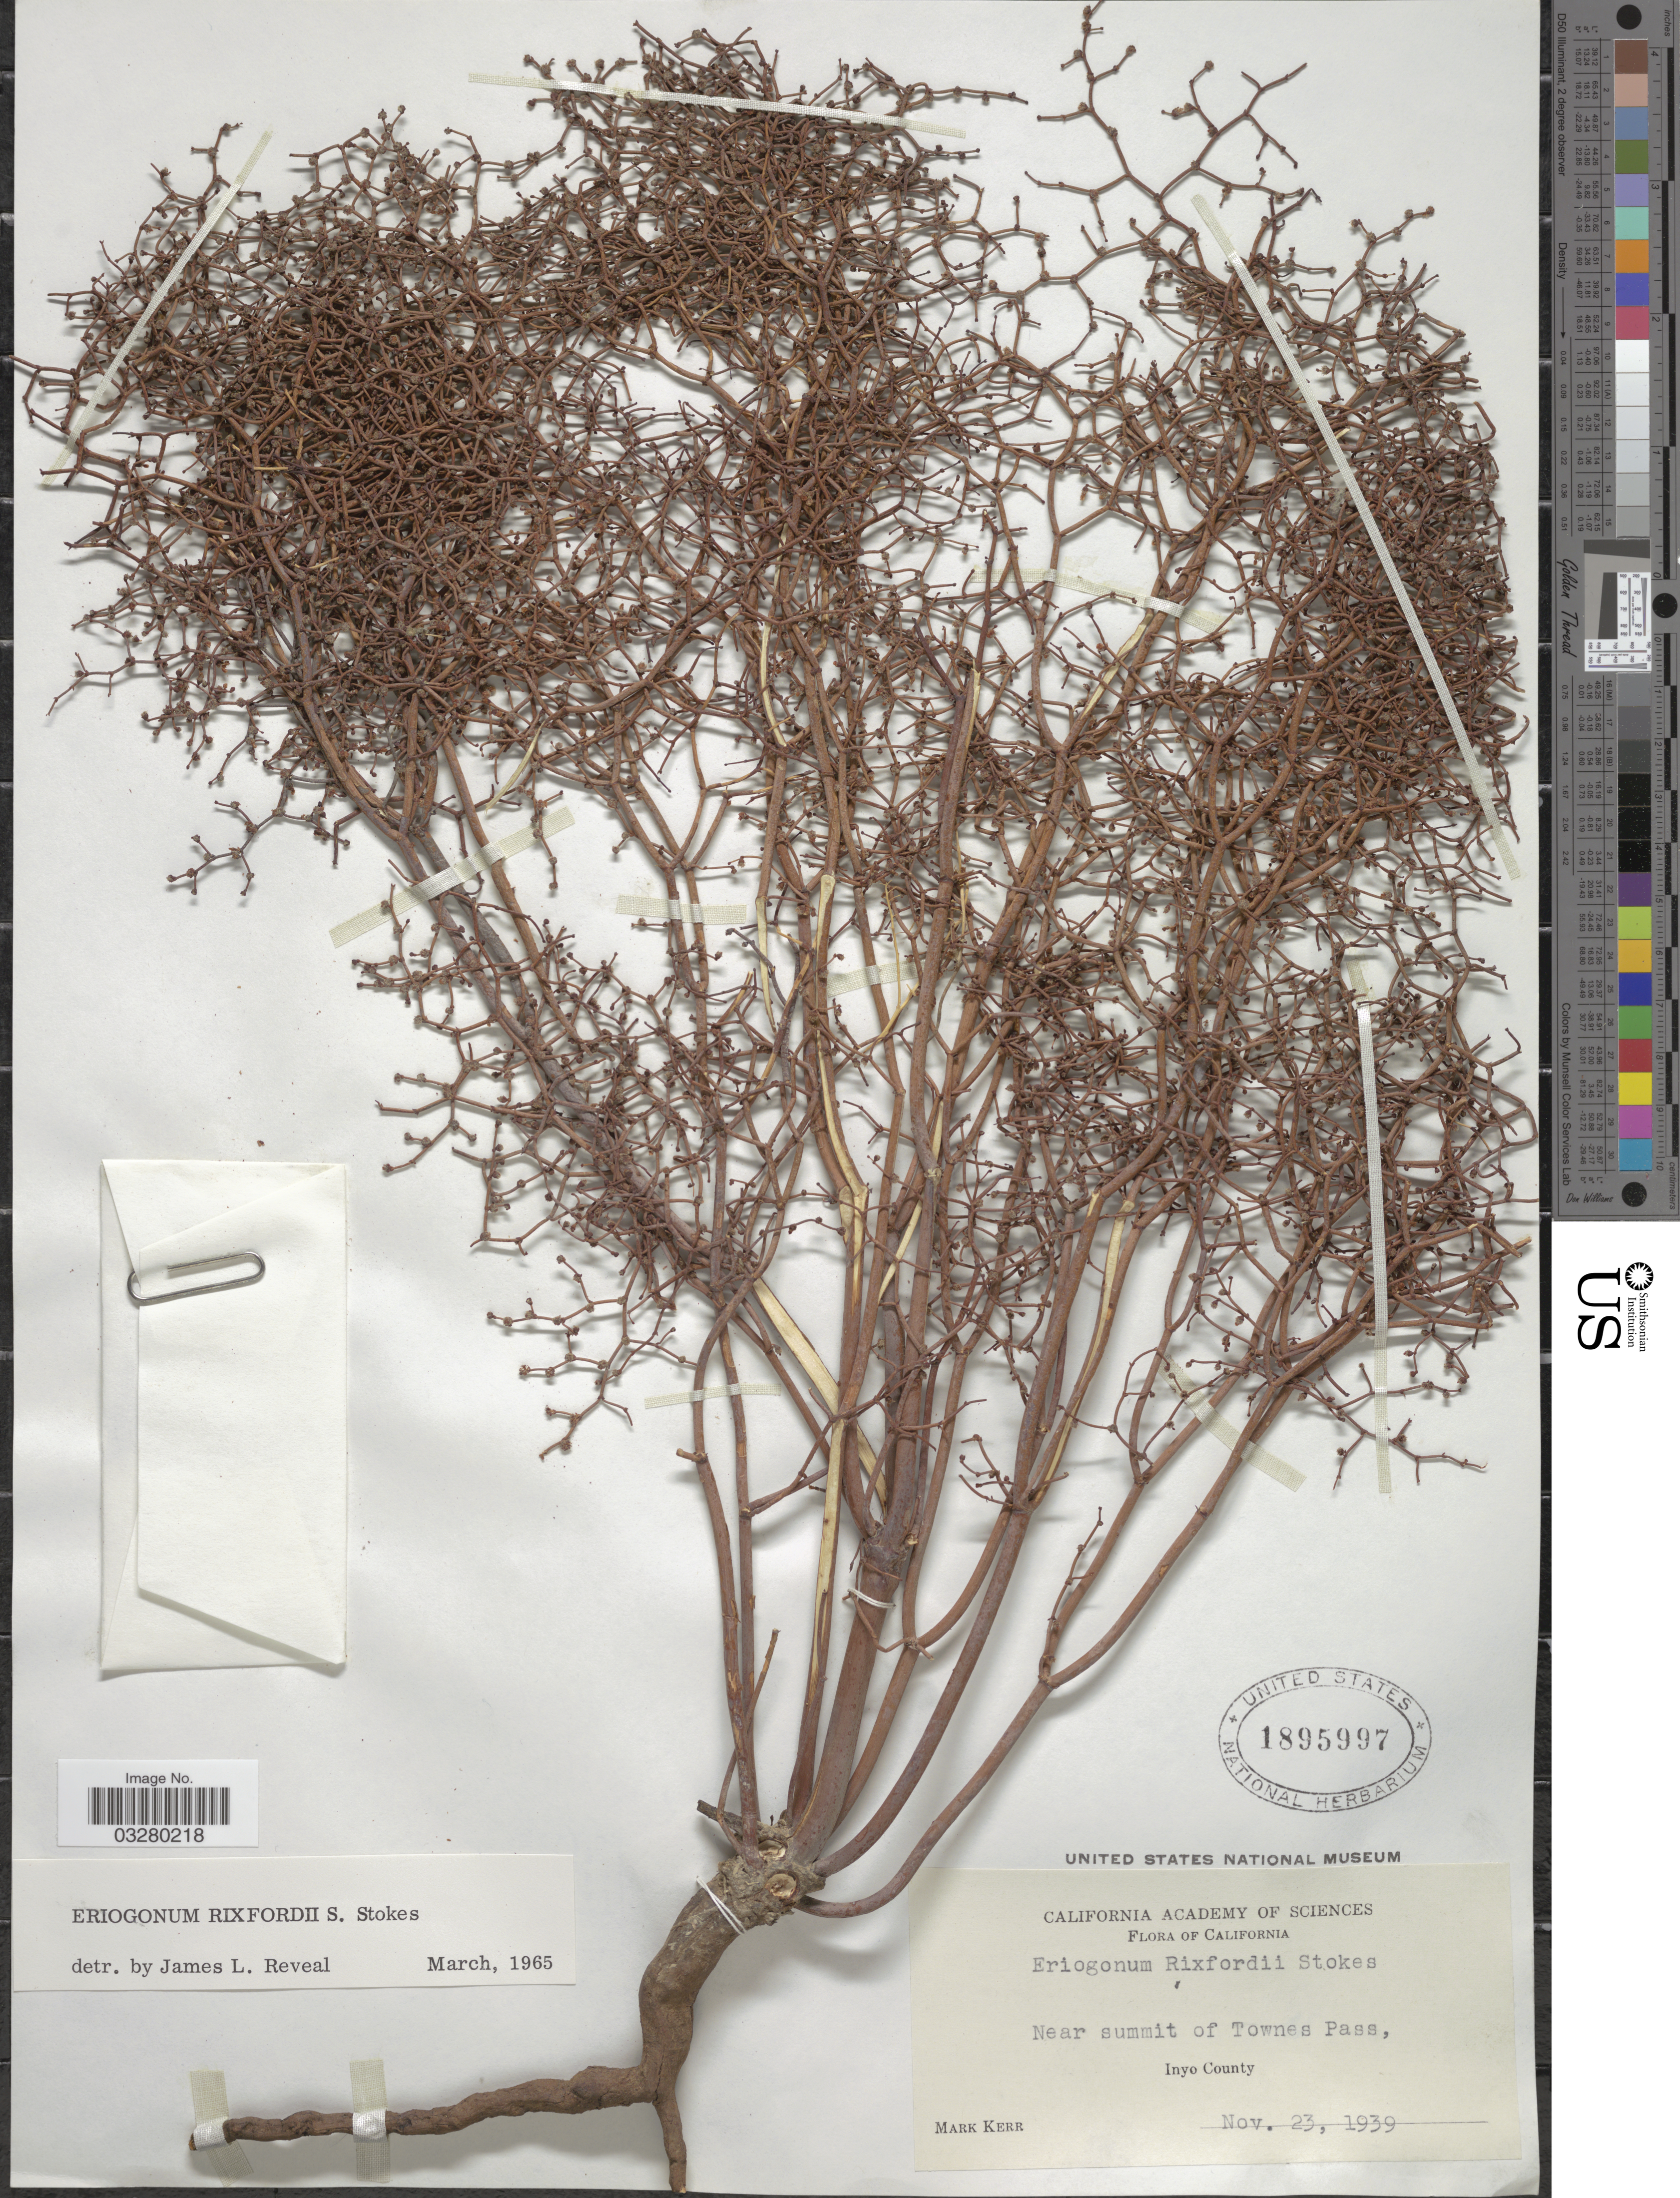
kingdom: Plantae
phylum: Tracheophyta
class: Magnoliopsida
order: Caryophyllales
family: Polygonaceae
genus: Eriogonum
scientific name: Eriogonum rixfordii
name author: S. Stokes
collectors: M. Kerr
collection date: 1939-11-23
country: United States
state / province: California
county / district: Inyo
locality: Near summit of Townes Pass, Inyo County.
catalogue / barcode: US 1895997